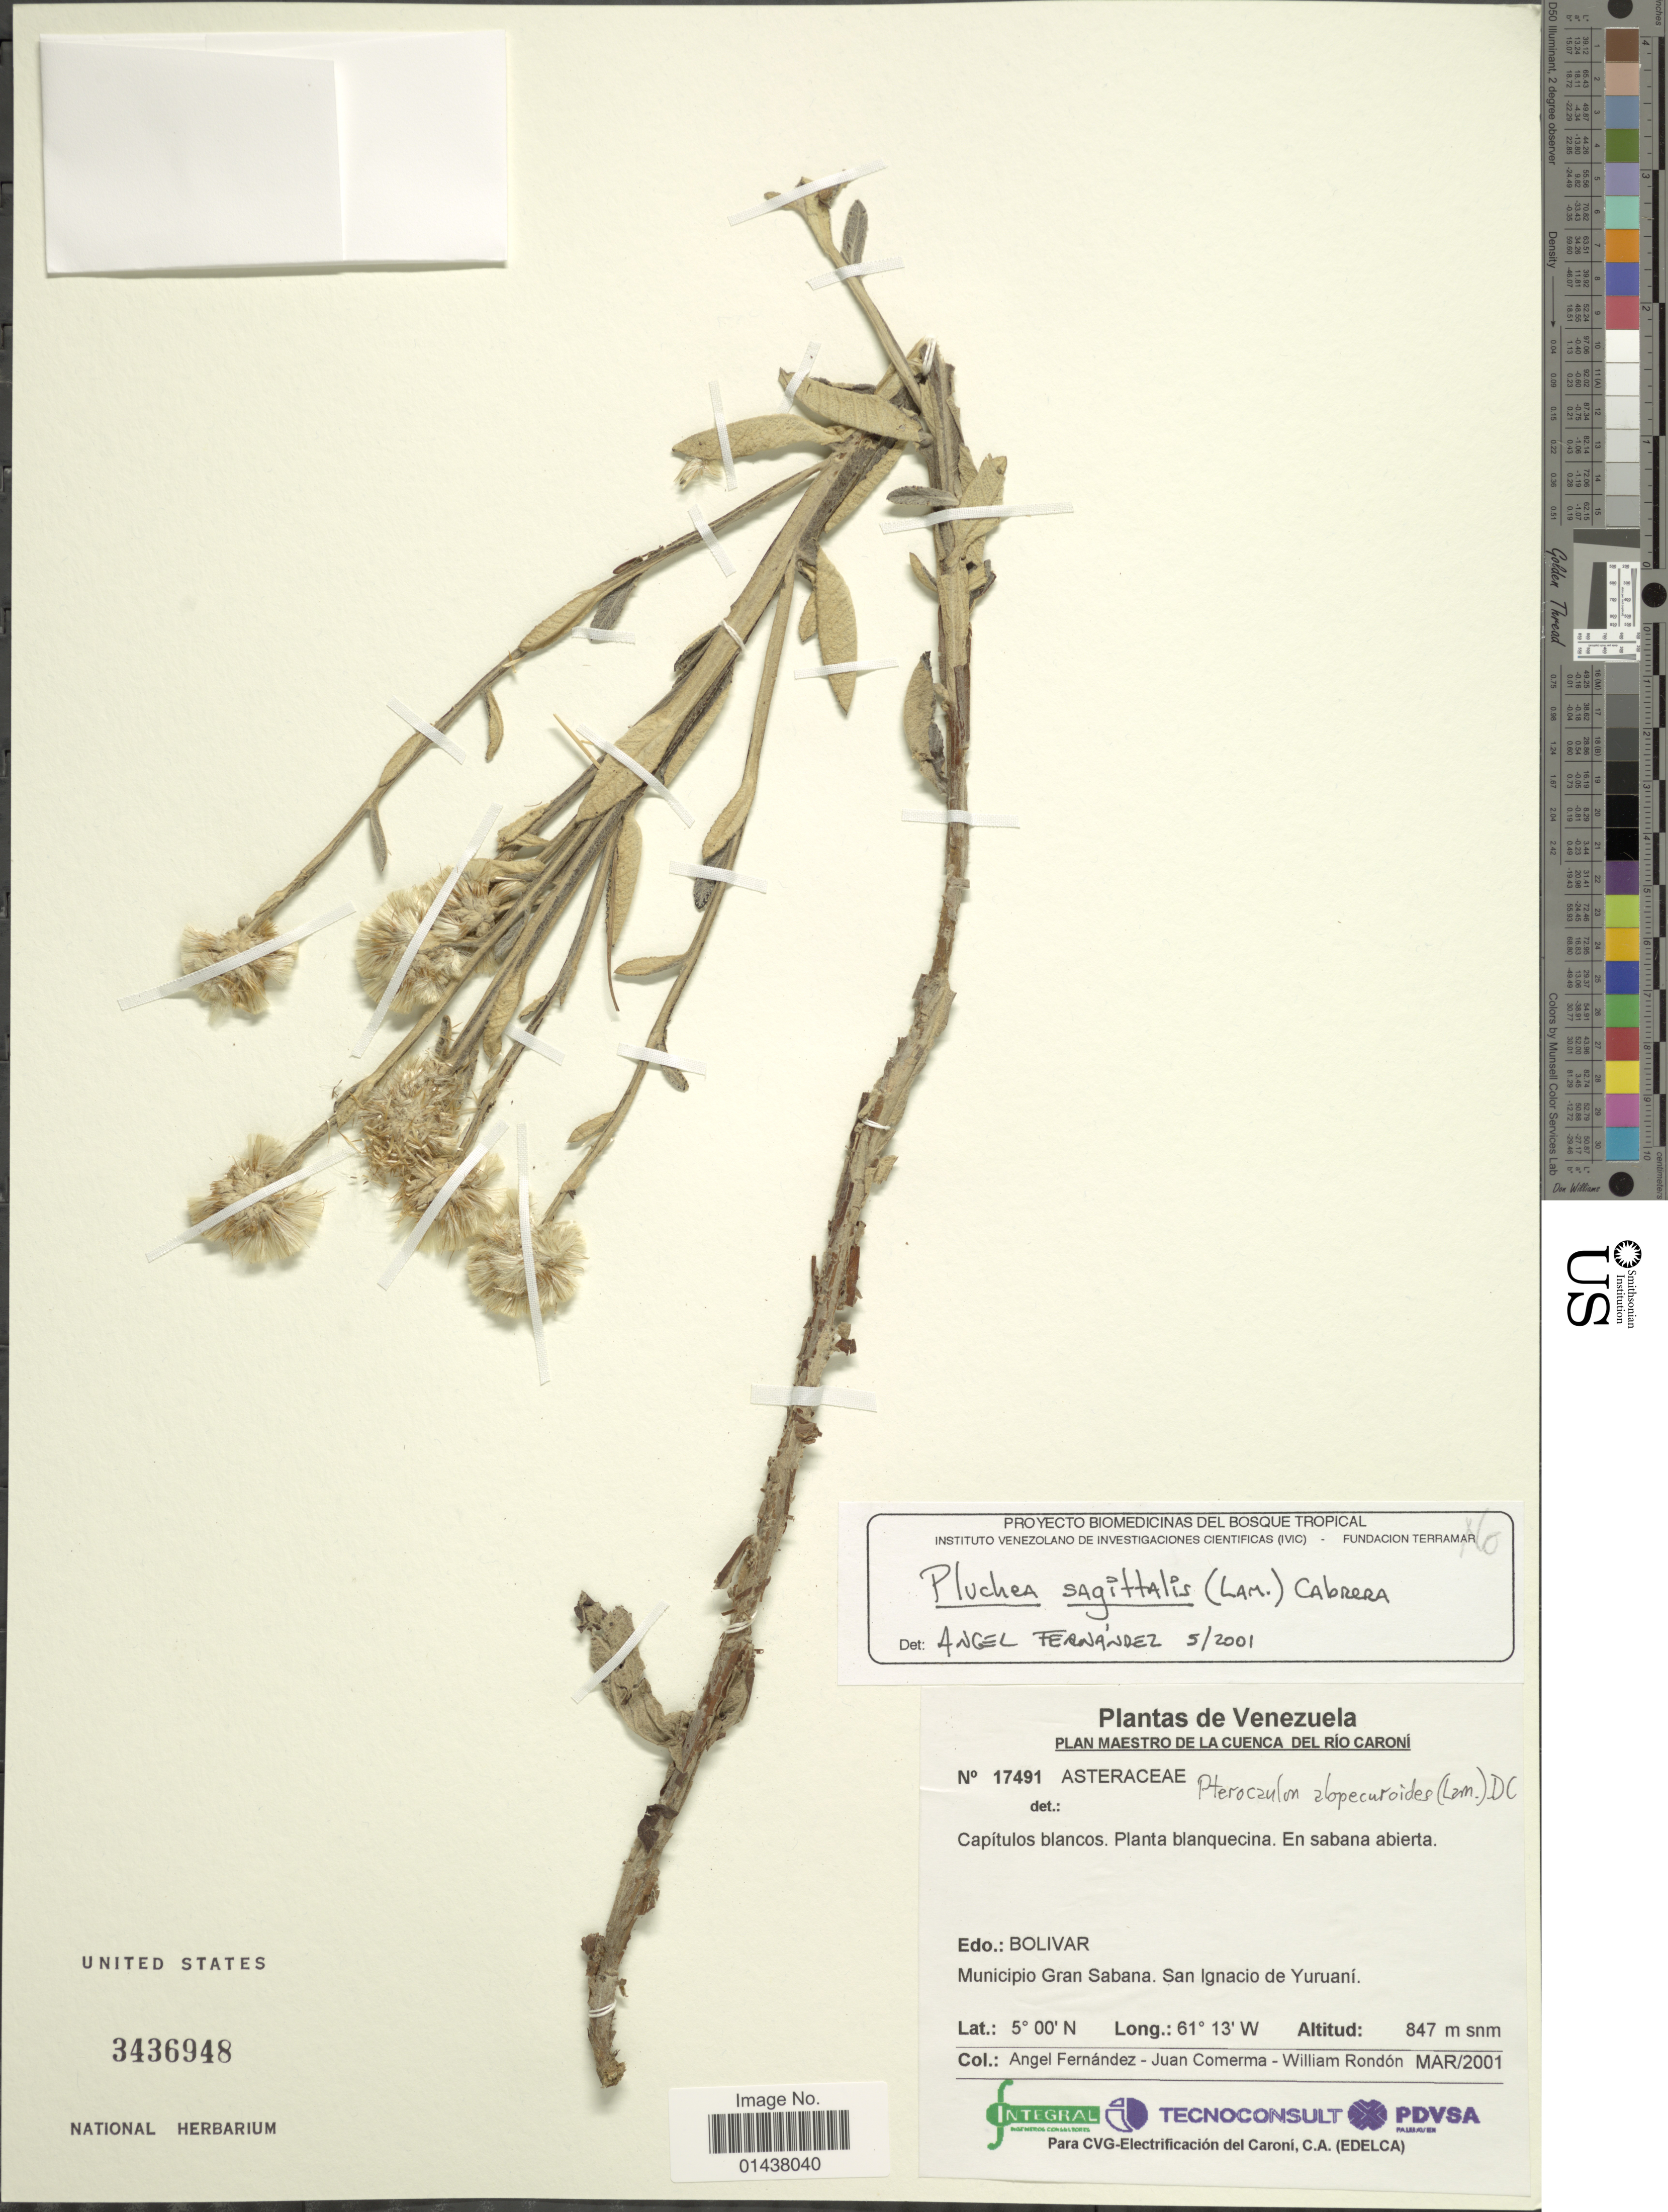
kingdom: Plantae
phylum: Tracheophyta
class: Magnoliopsida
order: Asterales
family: Asteraceae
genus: Pterocaulon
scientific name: Pterocaulon alopecuroides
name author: (Lam.) DC.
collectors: Á. Fernández, J. Comerma & W. Rondon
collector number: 17491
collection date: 2001-03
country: Venezuela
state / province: Bolivar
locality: Muncipio Gran Sabana, San Ignacio de Yuruani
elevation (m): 847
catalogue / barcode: US 3436948